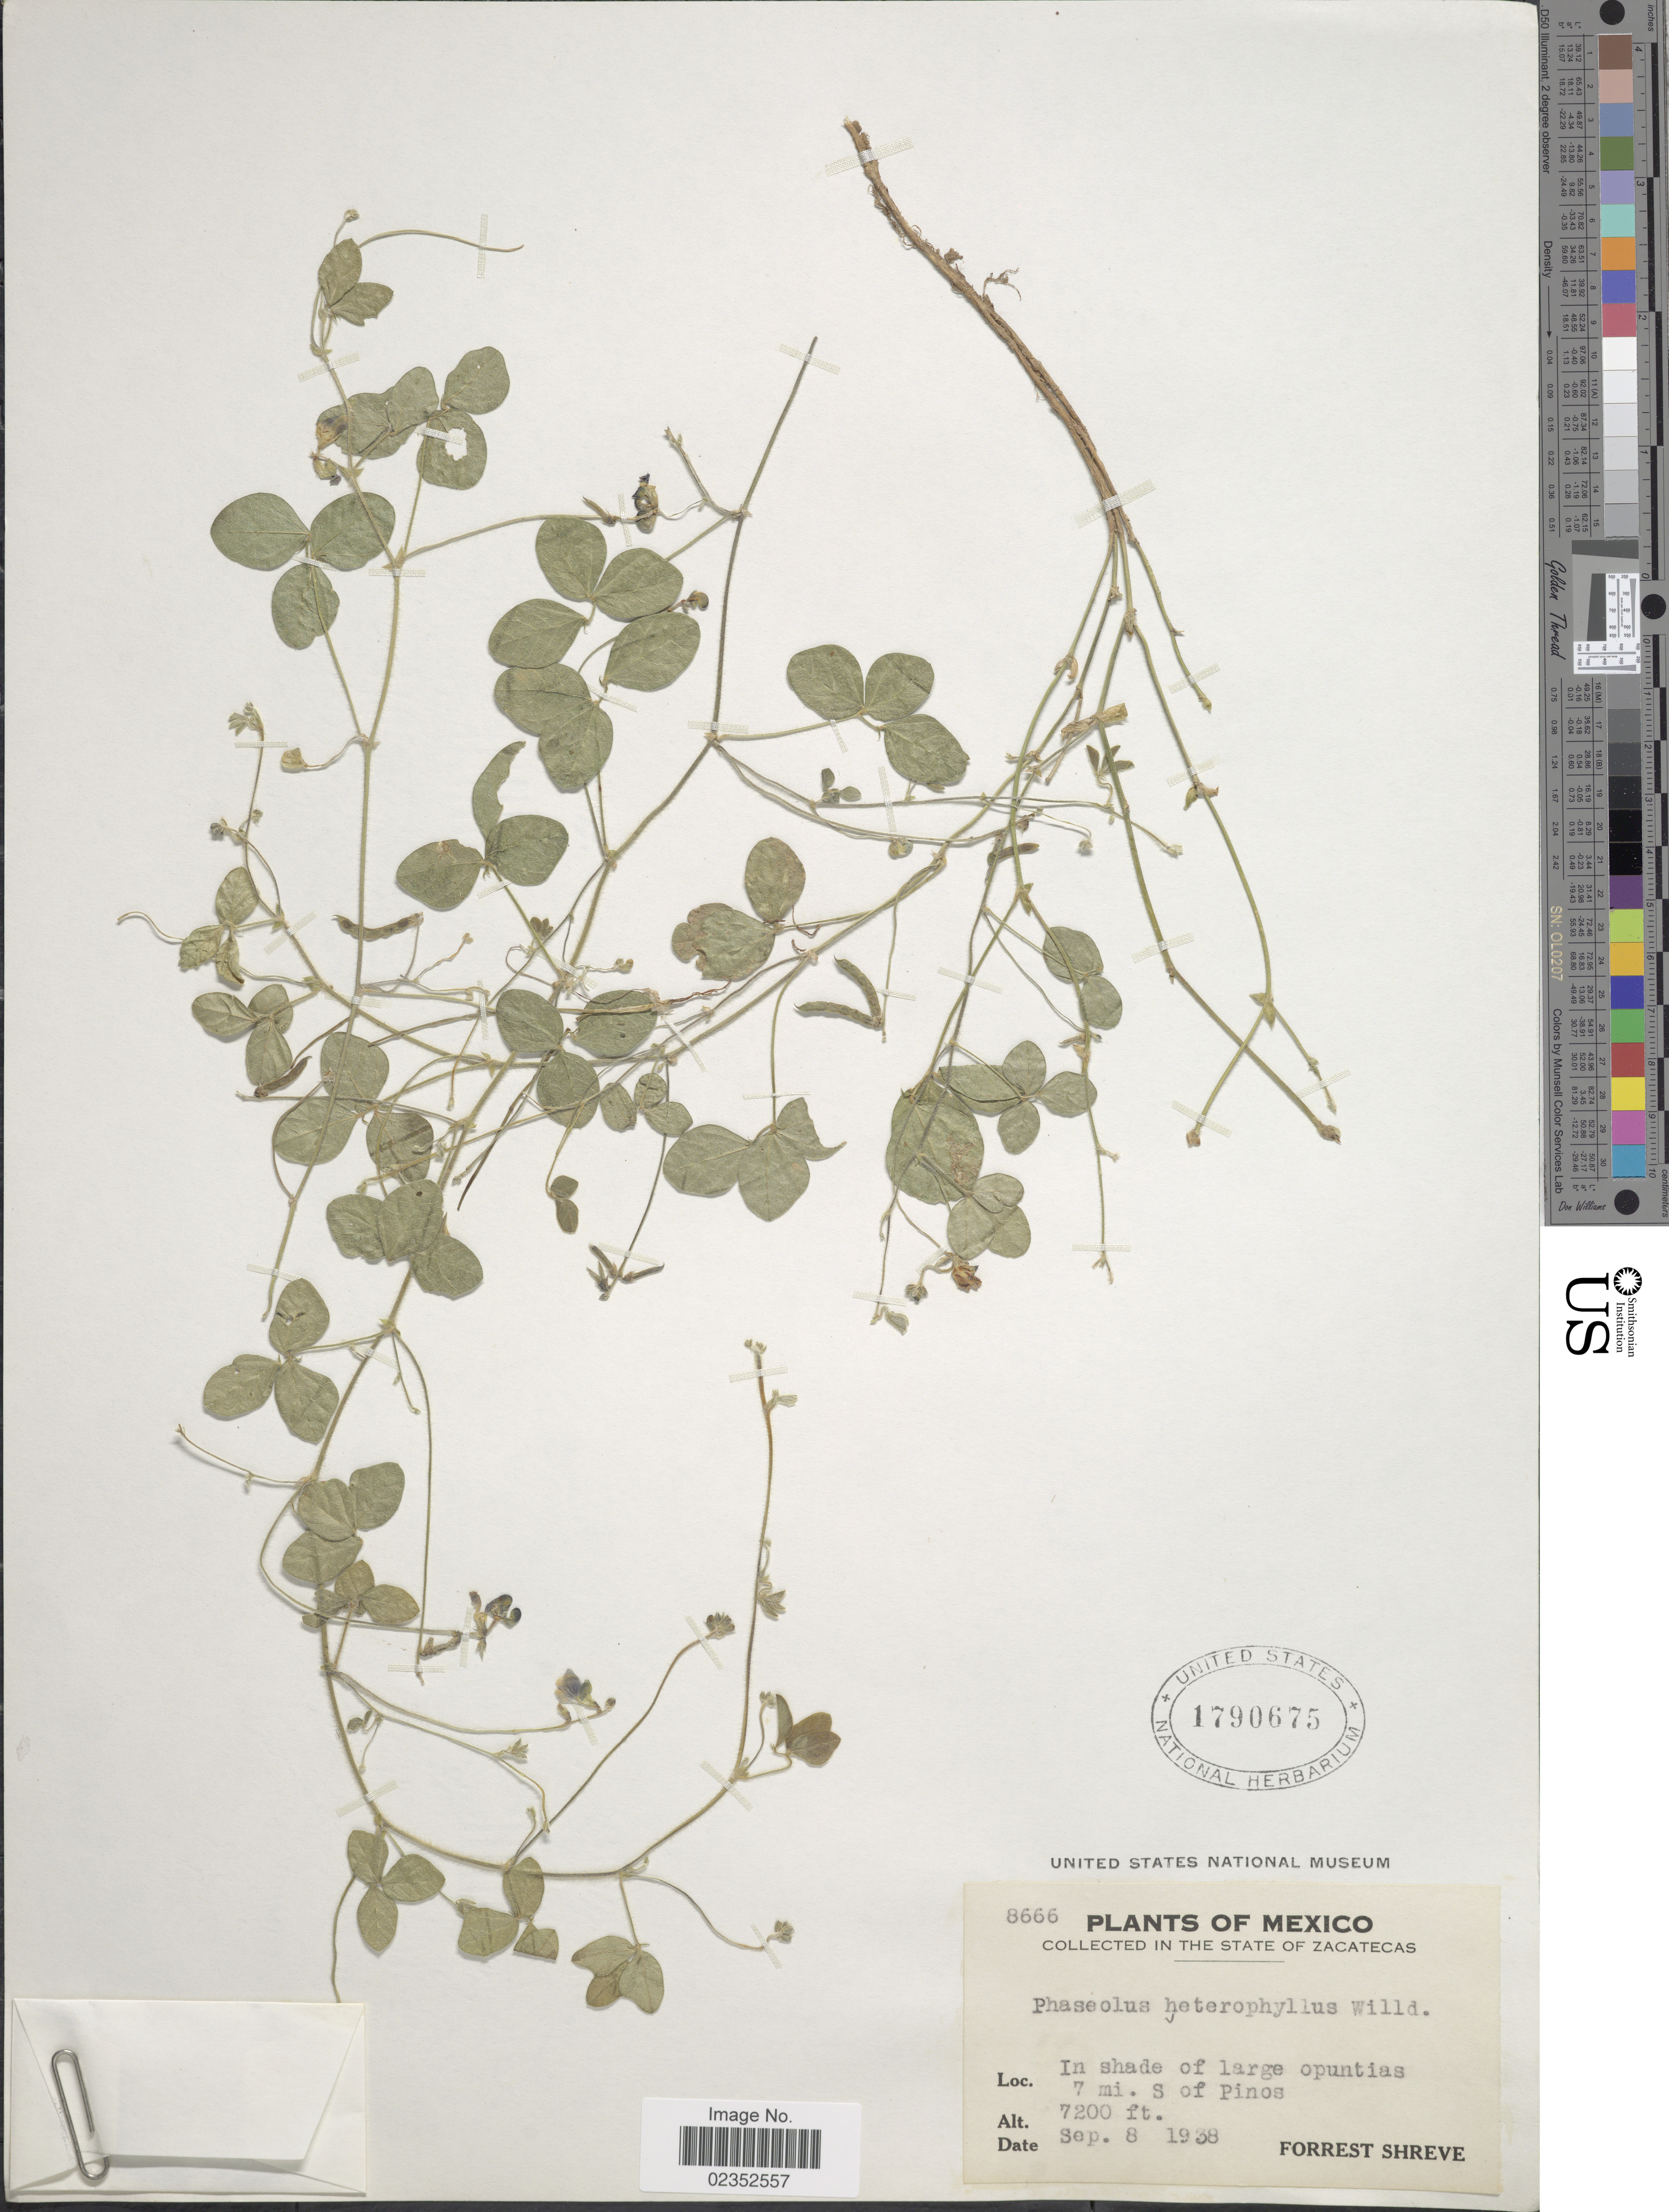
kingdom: Plantae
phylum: Tracheophyta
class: Magnoliopsida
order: Fabales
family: Fabaceae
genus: Macroptilium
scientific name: Macroptilium gibbosifolium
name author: (Ortega) A. Delgado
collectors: F. Shreve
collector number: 8666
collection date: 1938-09-08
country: Mexico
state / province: Zacatecas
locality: In shades of large opuntias, 7 mi. S of Pinos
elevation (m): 2195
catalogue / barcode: US 1790675